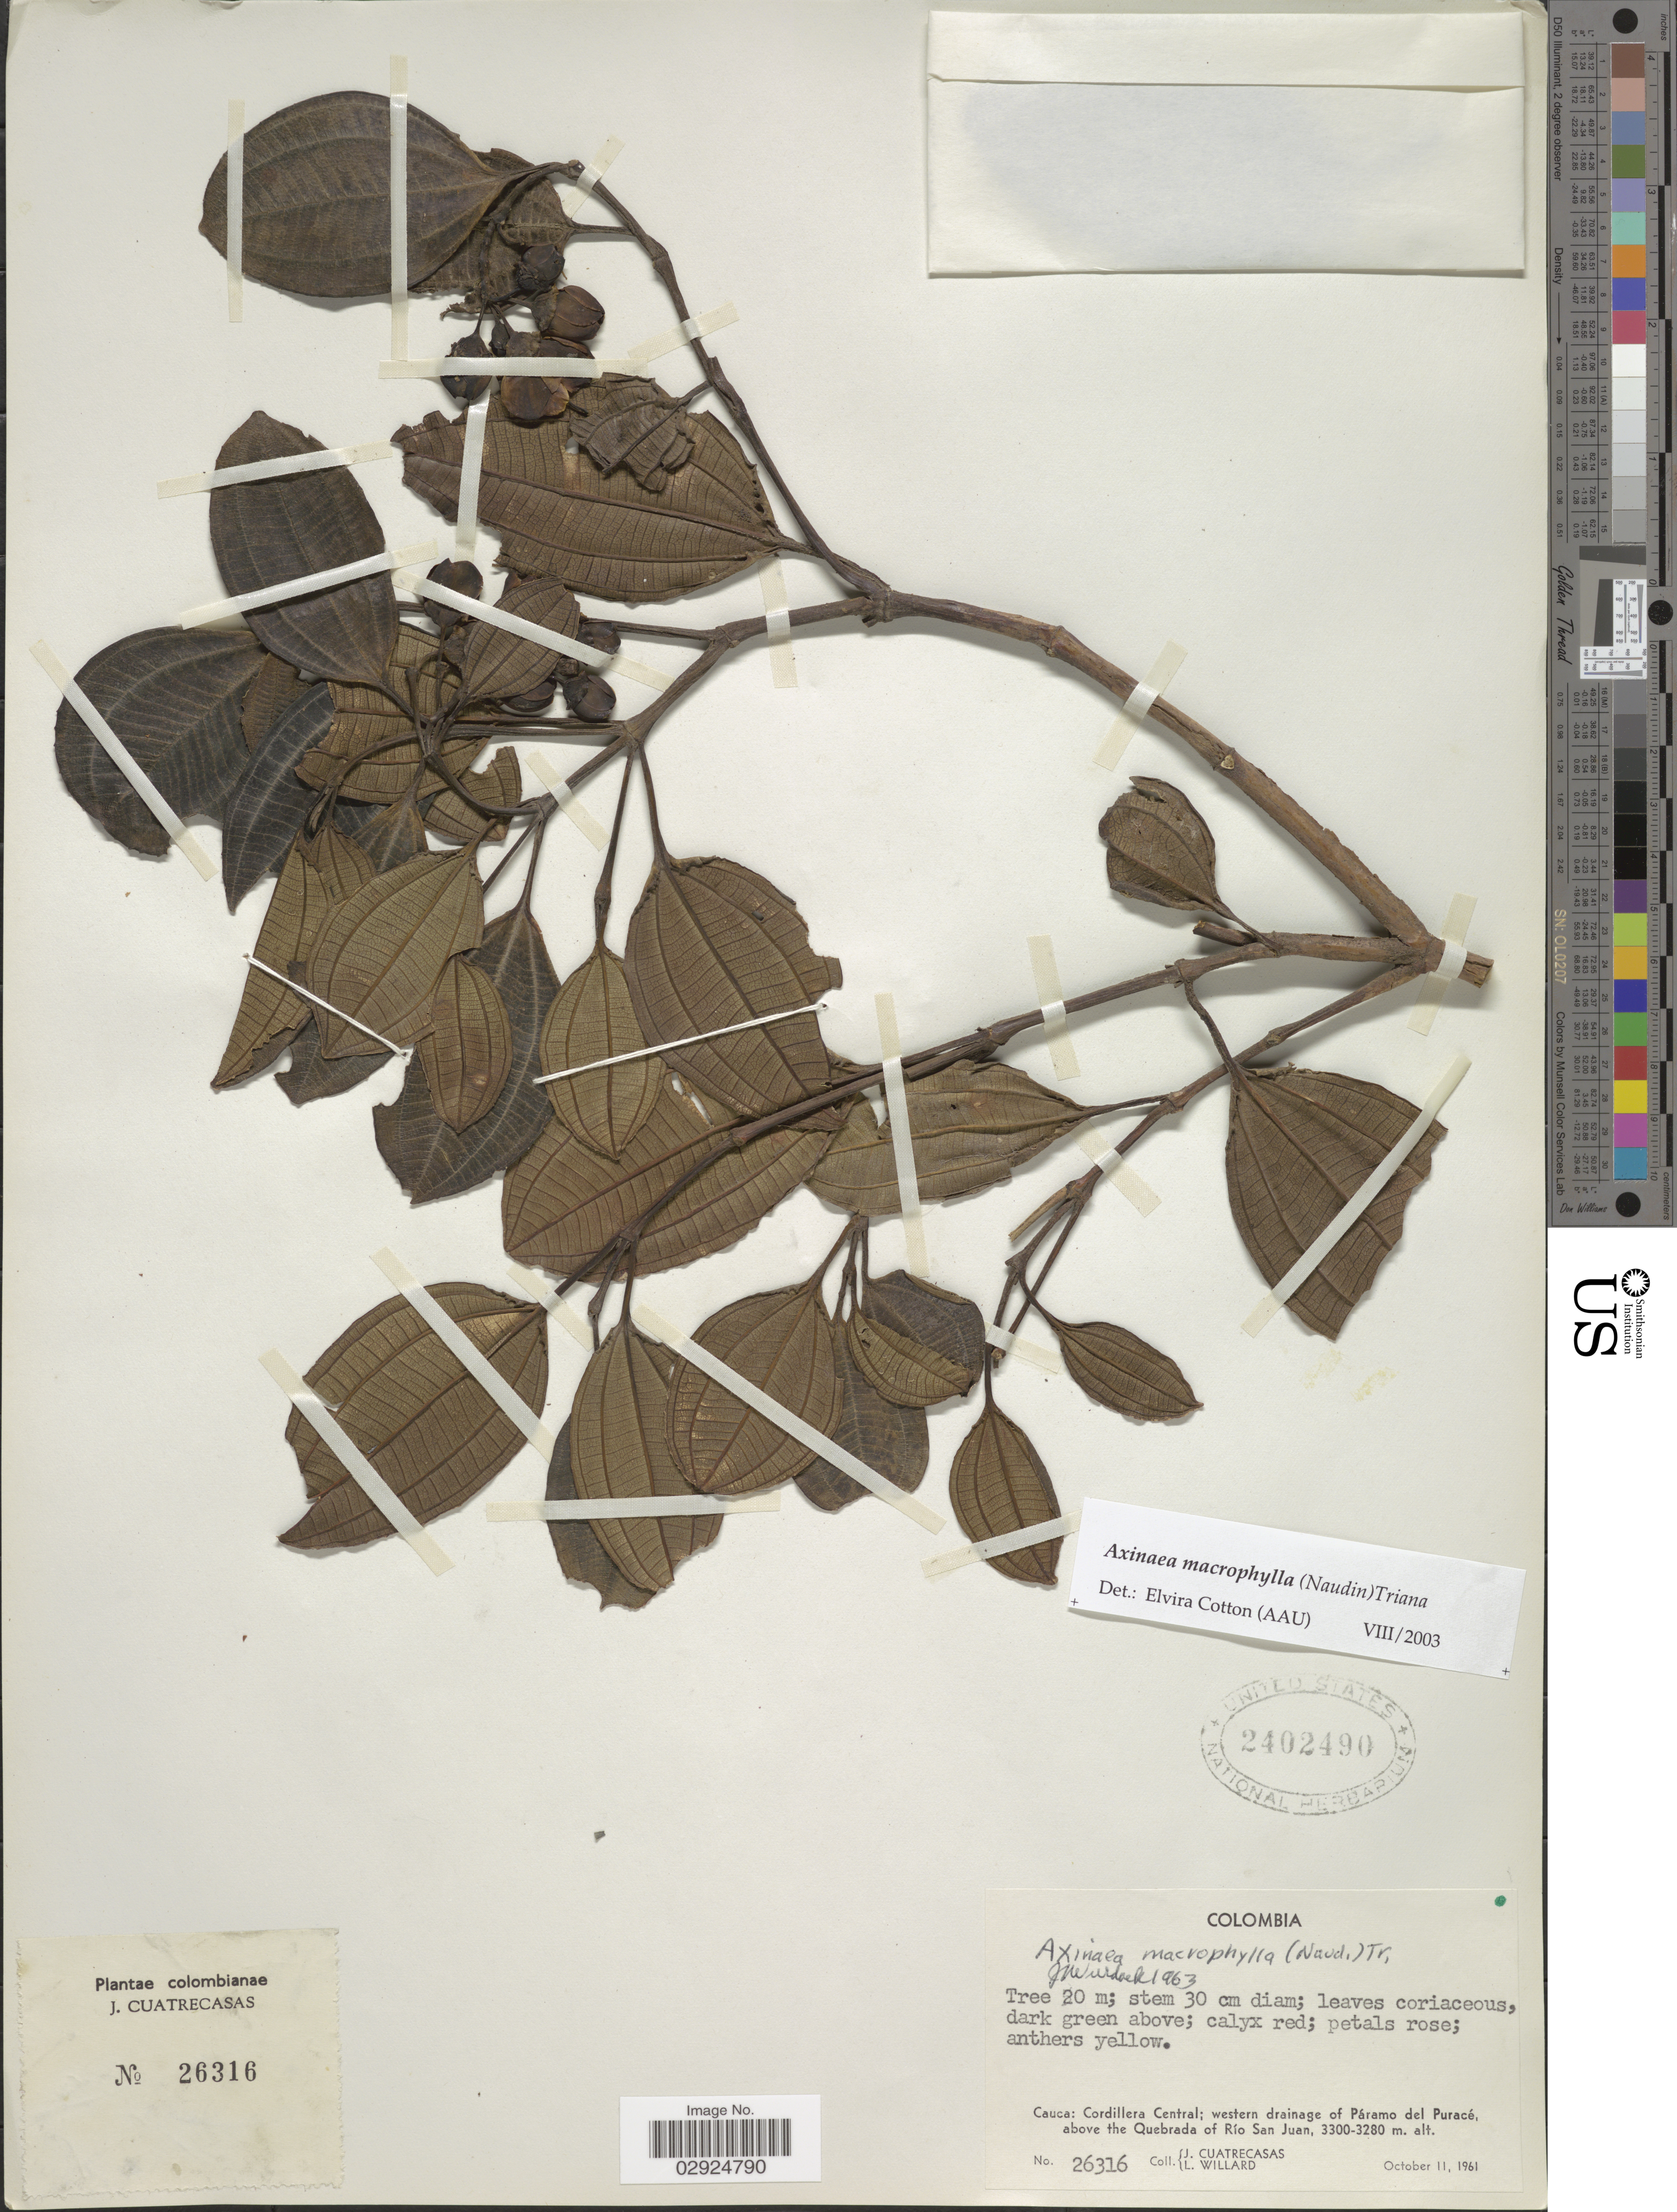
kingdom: Plantae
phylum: Tracheophyta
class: Magnoliopsida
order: Myrtales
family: Melastomataceae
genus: Axinaea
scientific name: Axinaea macrophylla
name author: (Naudin) Triana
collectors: J. Cuatrecasas & L. Willard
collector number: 26316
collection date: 1961-10-11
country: Colombia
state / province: Cauca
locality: Cauca: Cordillera Central; western drainage of Páramo del Puracé, above the Quebrada of Río San Juan.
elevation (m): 3280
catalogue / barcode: US 2402490